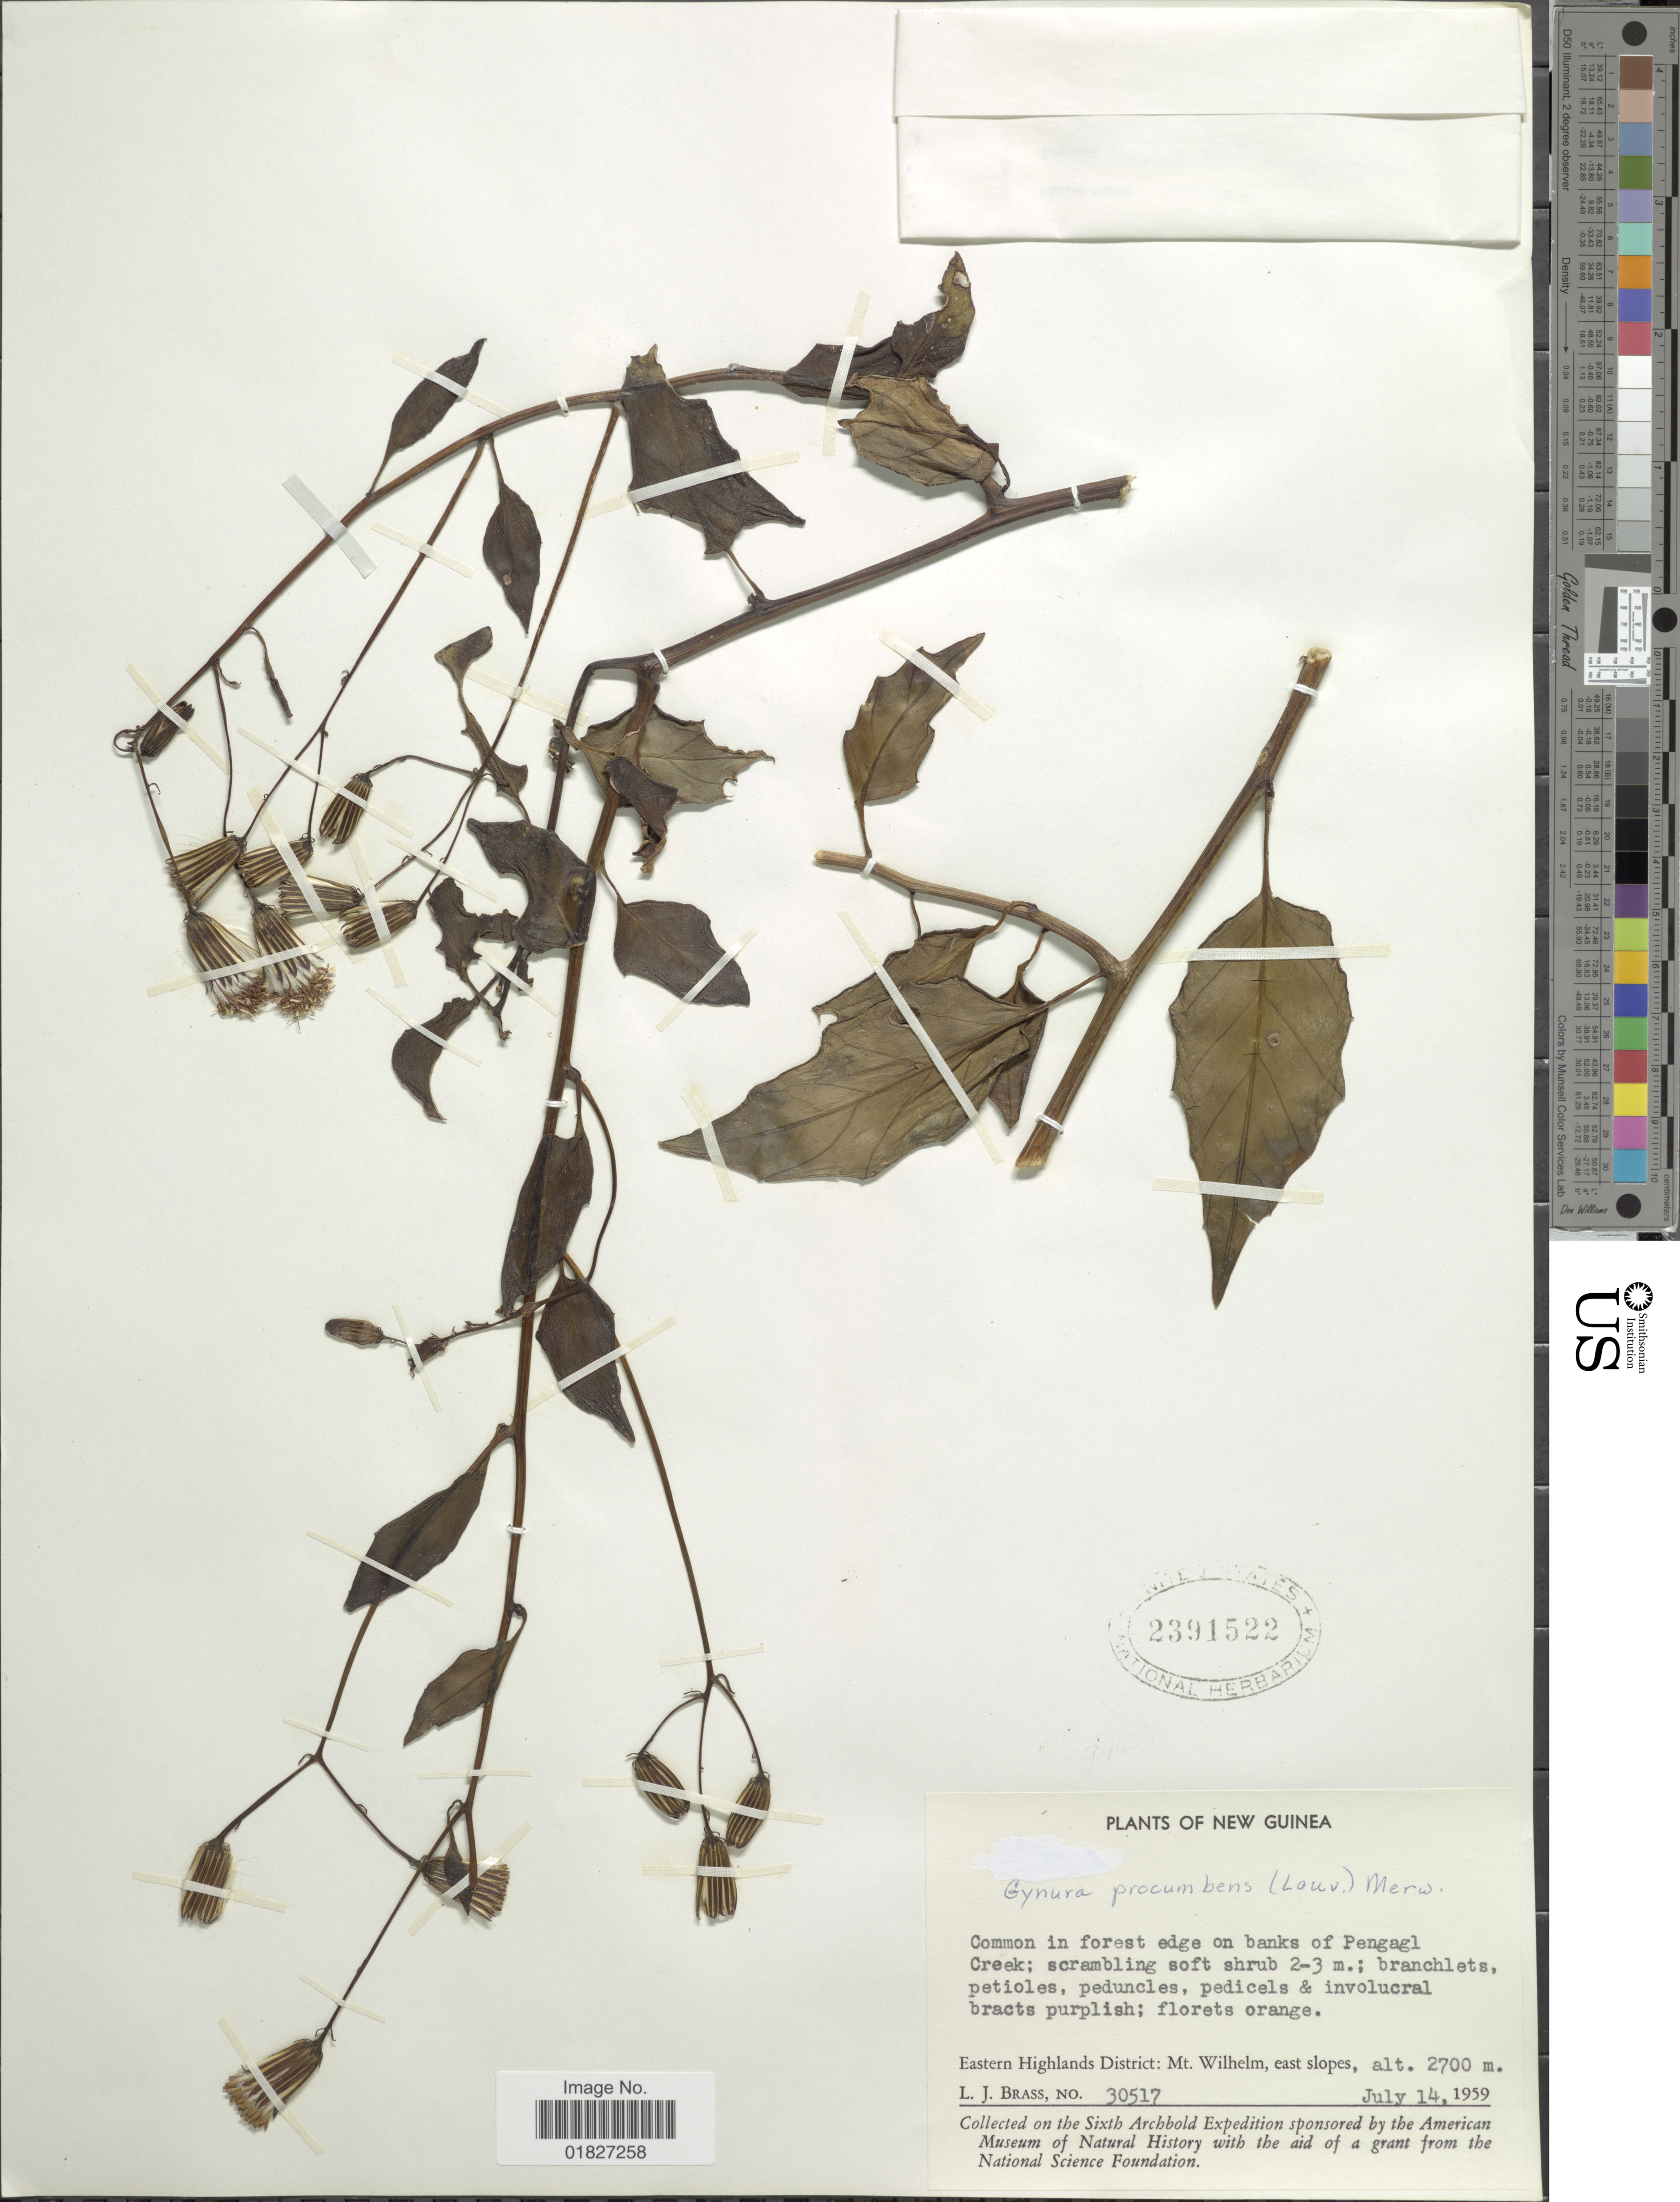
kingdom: Plantae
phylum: Tracheophyta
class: Magnoliopsida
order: Asterales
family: Asteraceae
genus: Gynura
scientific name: Gynura procumbens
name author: (Lour.) Merr.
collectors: L. J. Brass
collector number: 30517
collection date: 1959-07-14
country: Papua New Guinea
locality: New Guinea, Eastern Highlands District, Mt. Wilhelm, east slopes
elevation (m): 2700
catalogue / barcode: US 2391522